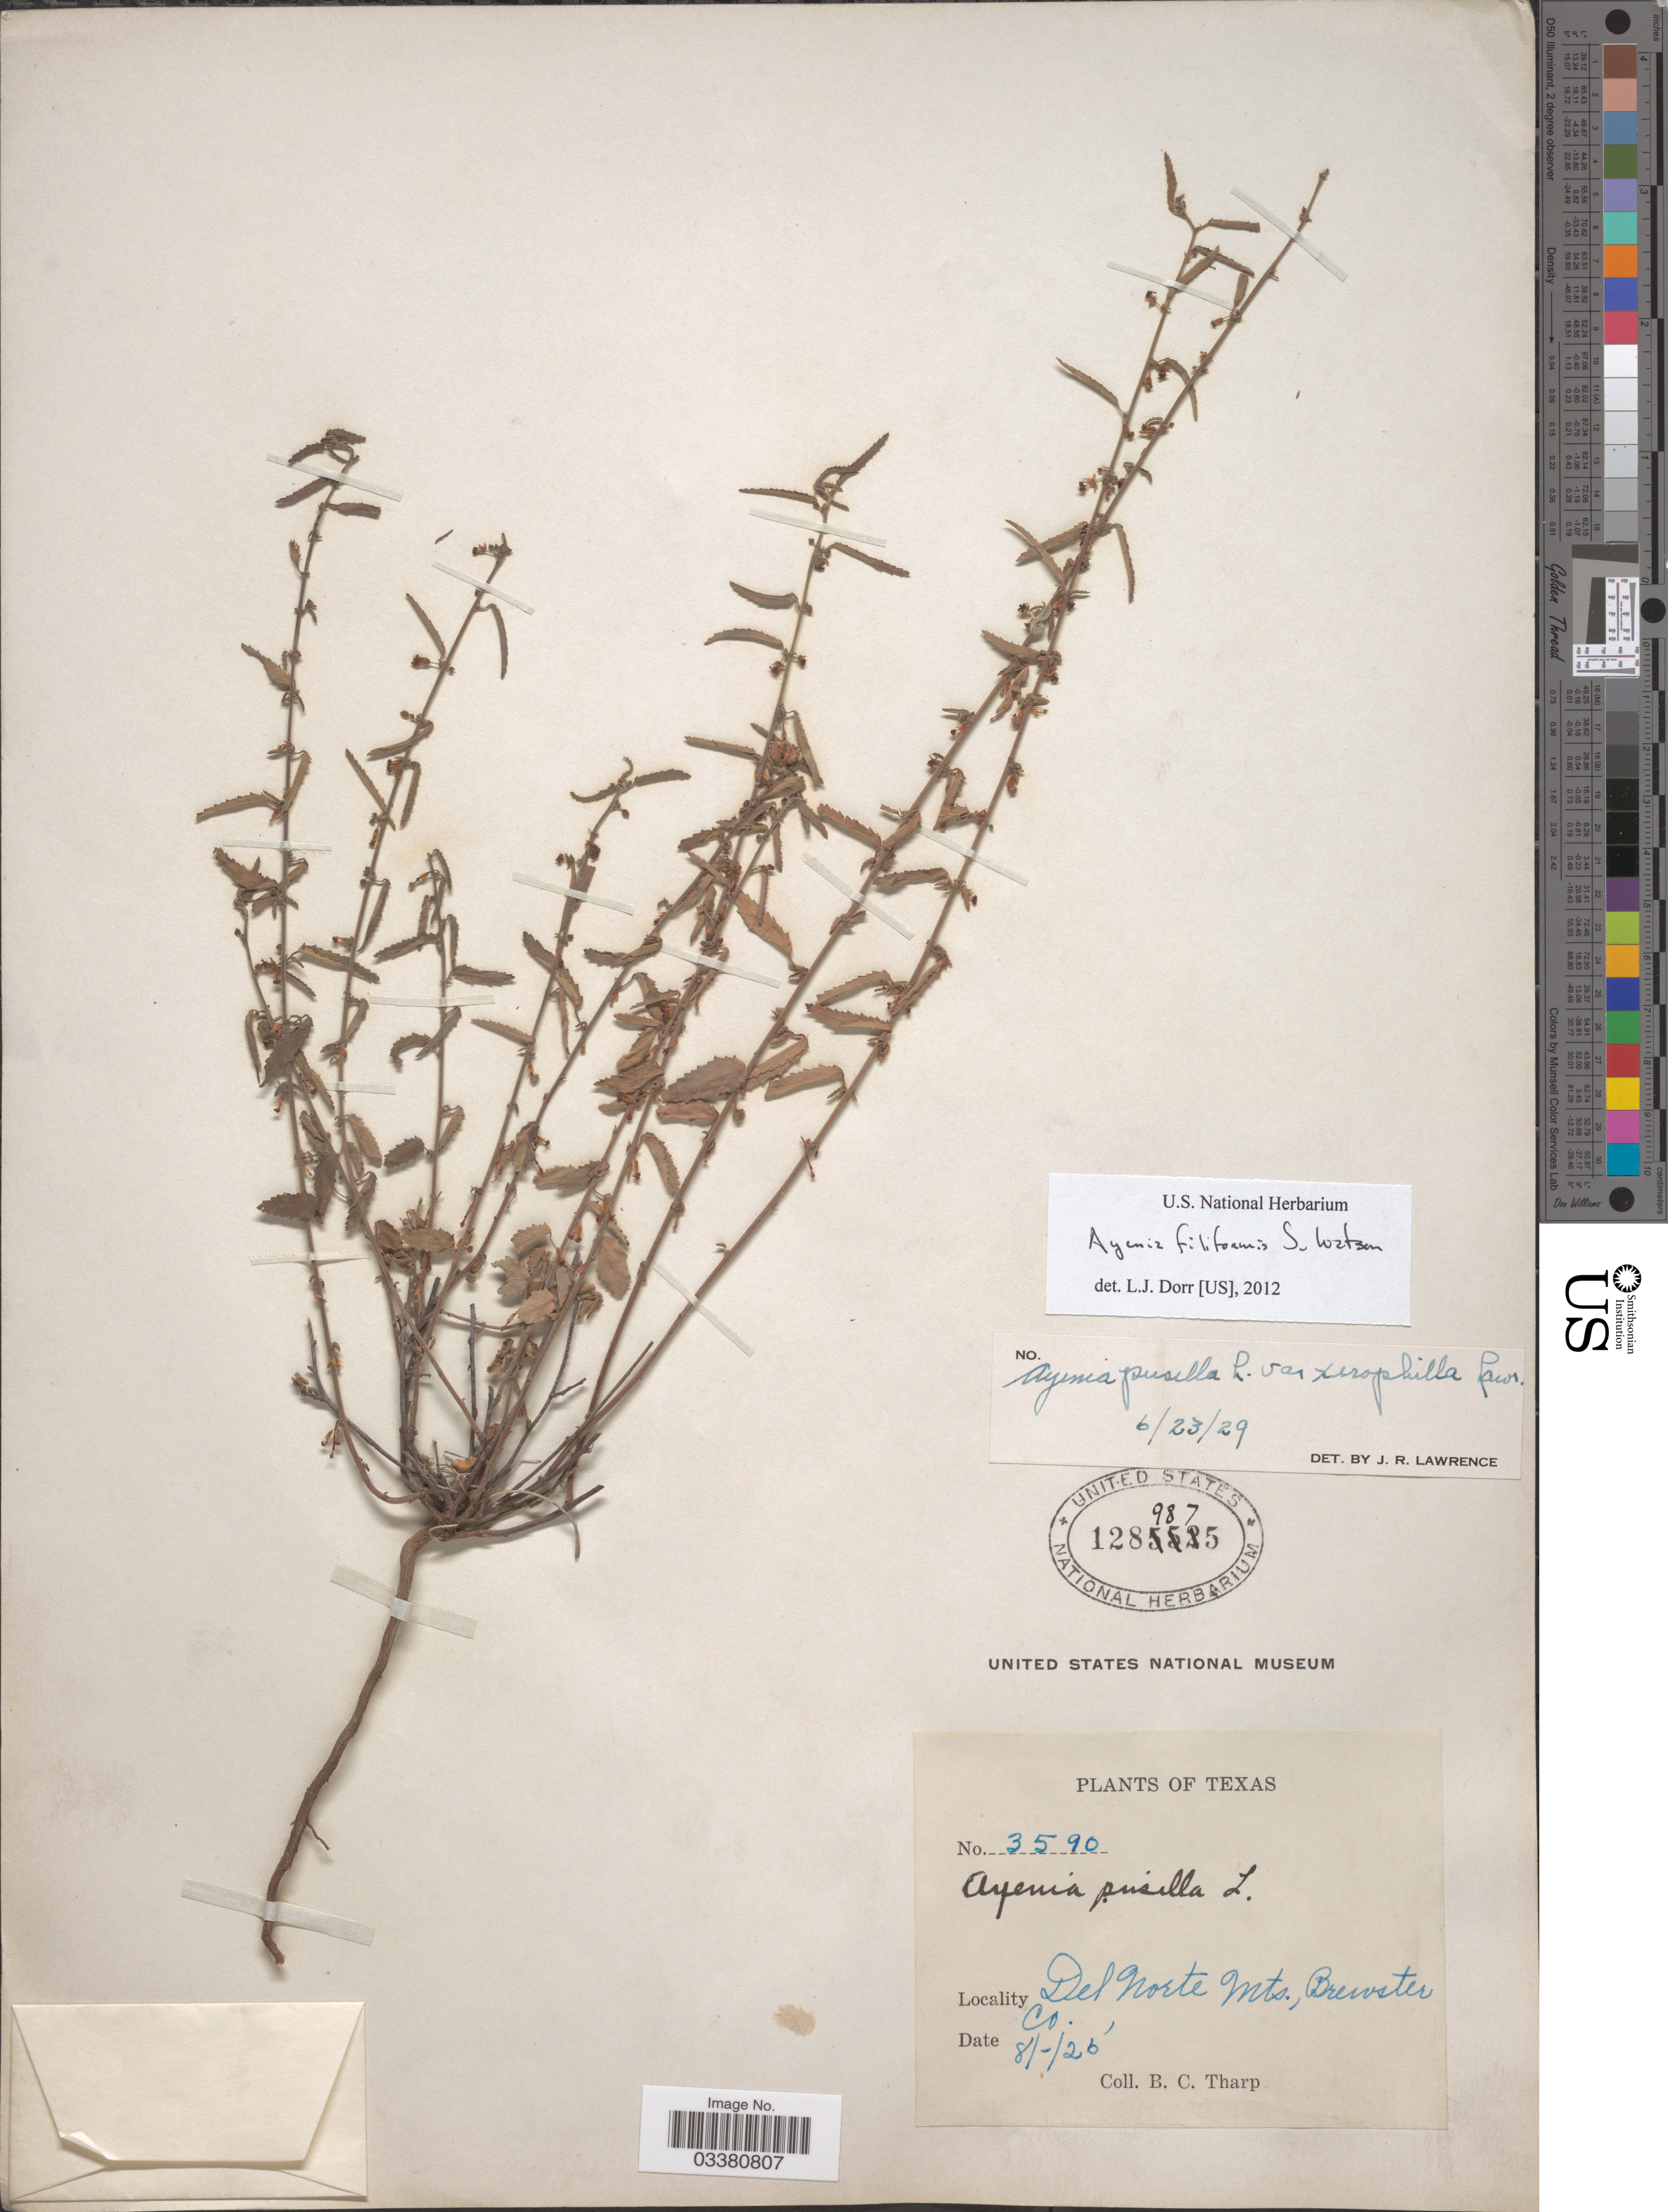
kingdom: Plantae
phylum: Tracheophyta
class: Magnoliopsida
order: Malvales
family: Malvaceae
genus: Ayenia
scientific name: Ayenia filiformis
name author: S. Watson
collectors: B. C. Tharp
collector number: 3590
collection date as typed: Transcribed d/m/y: /8/25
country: United States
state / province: Texas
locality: Del Norte Mts., Brewster Co.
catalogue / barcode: US 1289875